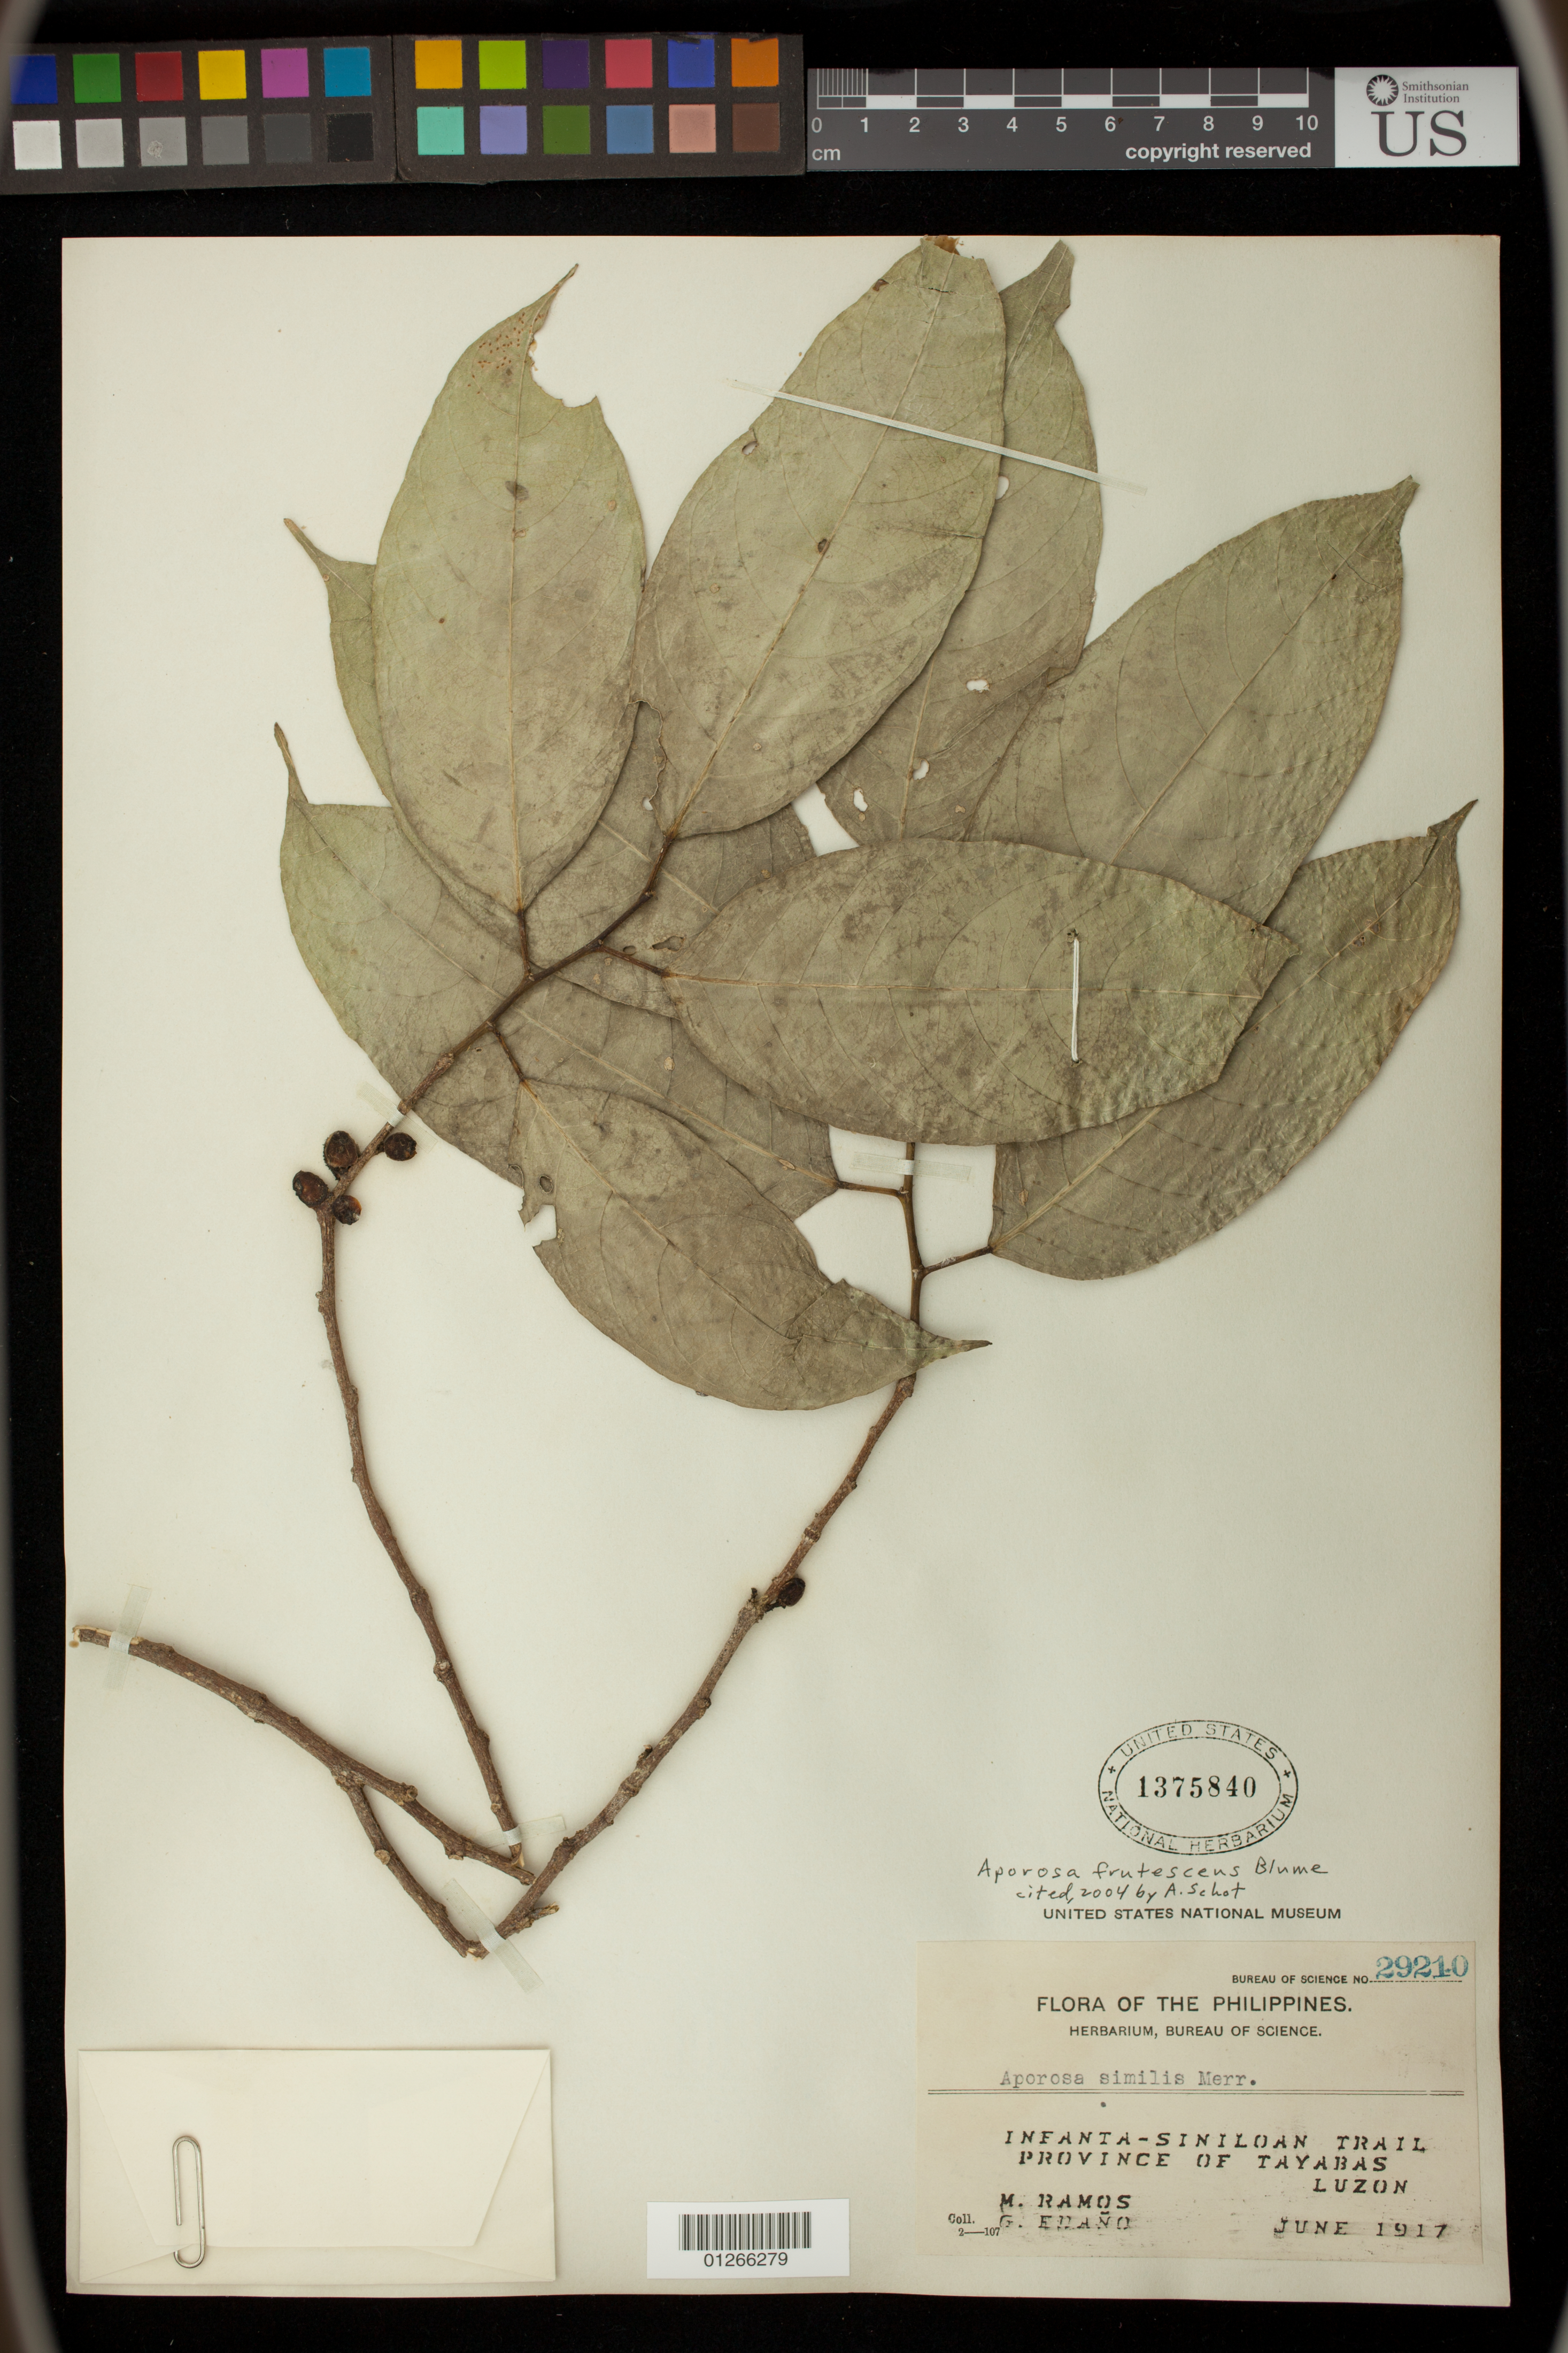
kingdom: Plantae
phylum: Tracheophyta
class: Magnoliopsida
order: Malpighiales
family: Phyllanthaceae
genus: Aporosa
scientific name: Aporosa frutescens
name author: Blume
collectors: M. Ramos & G. Edaño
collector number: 29210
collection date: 1917-06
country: Philippines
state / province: Calabarzon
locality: Infanta-Siniloan Trail, Province of Tayabas, Luzon